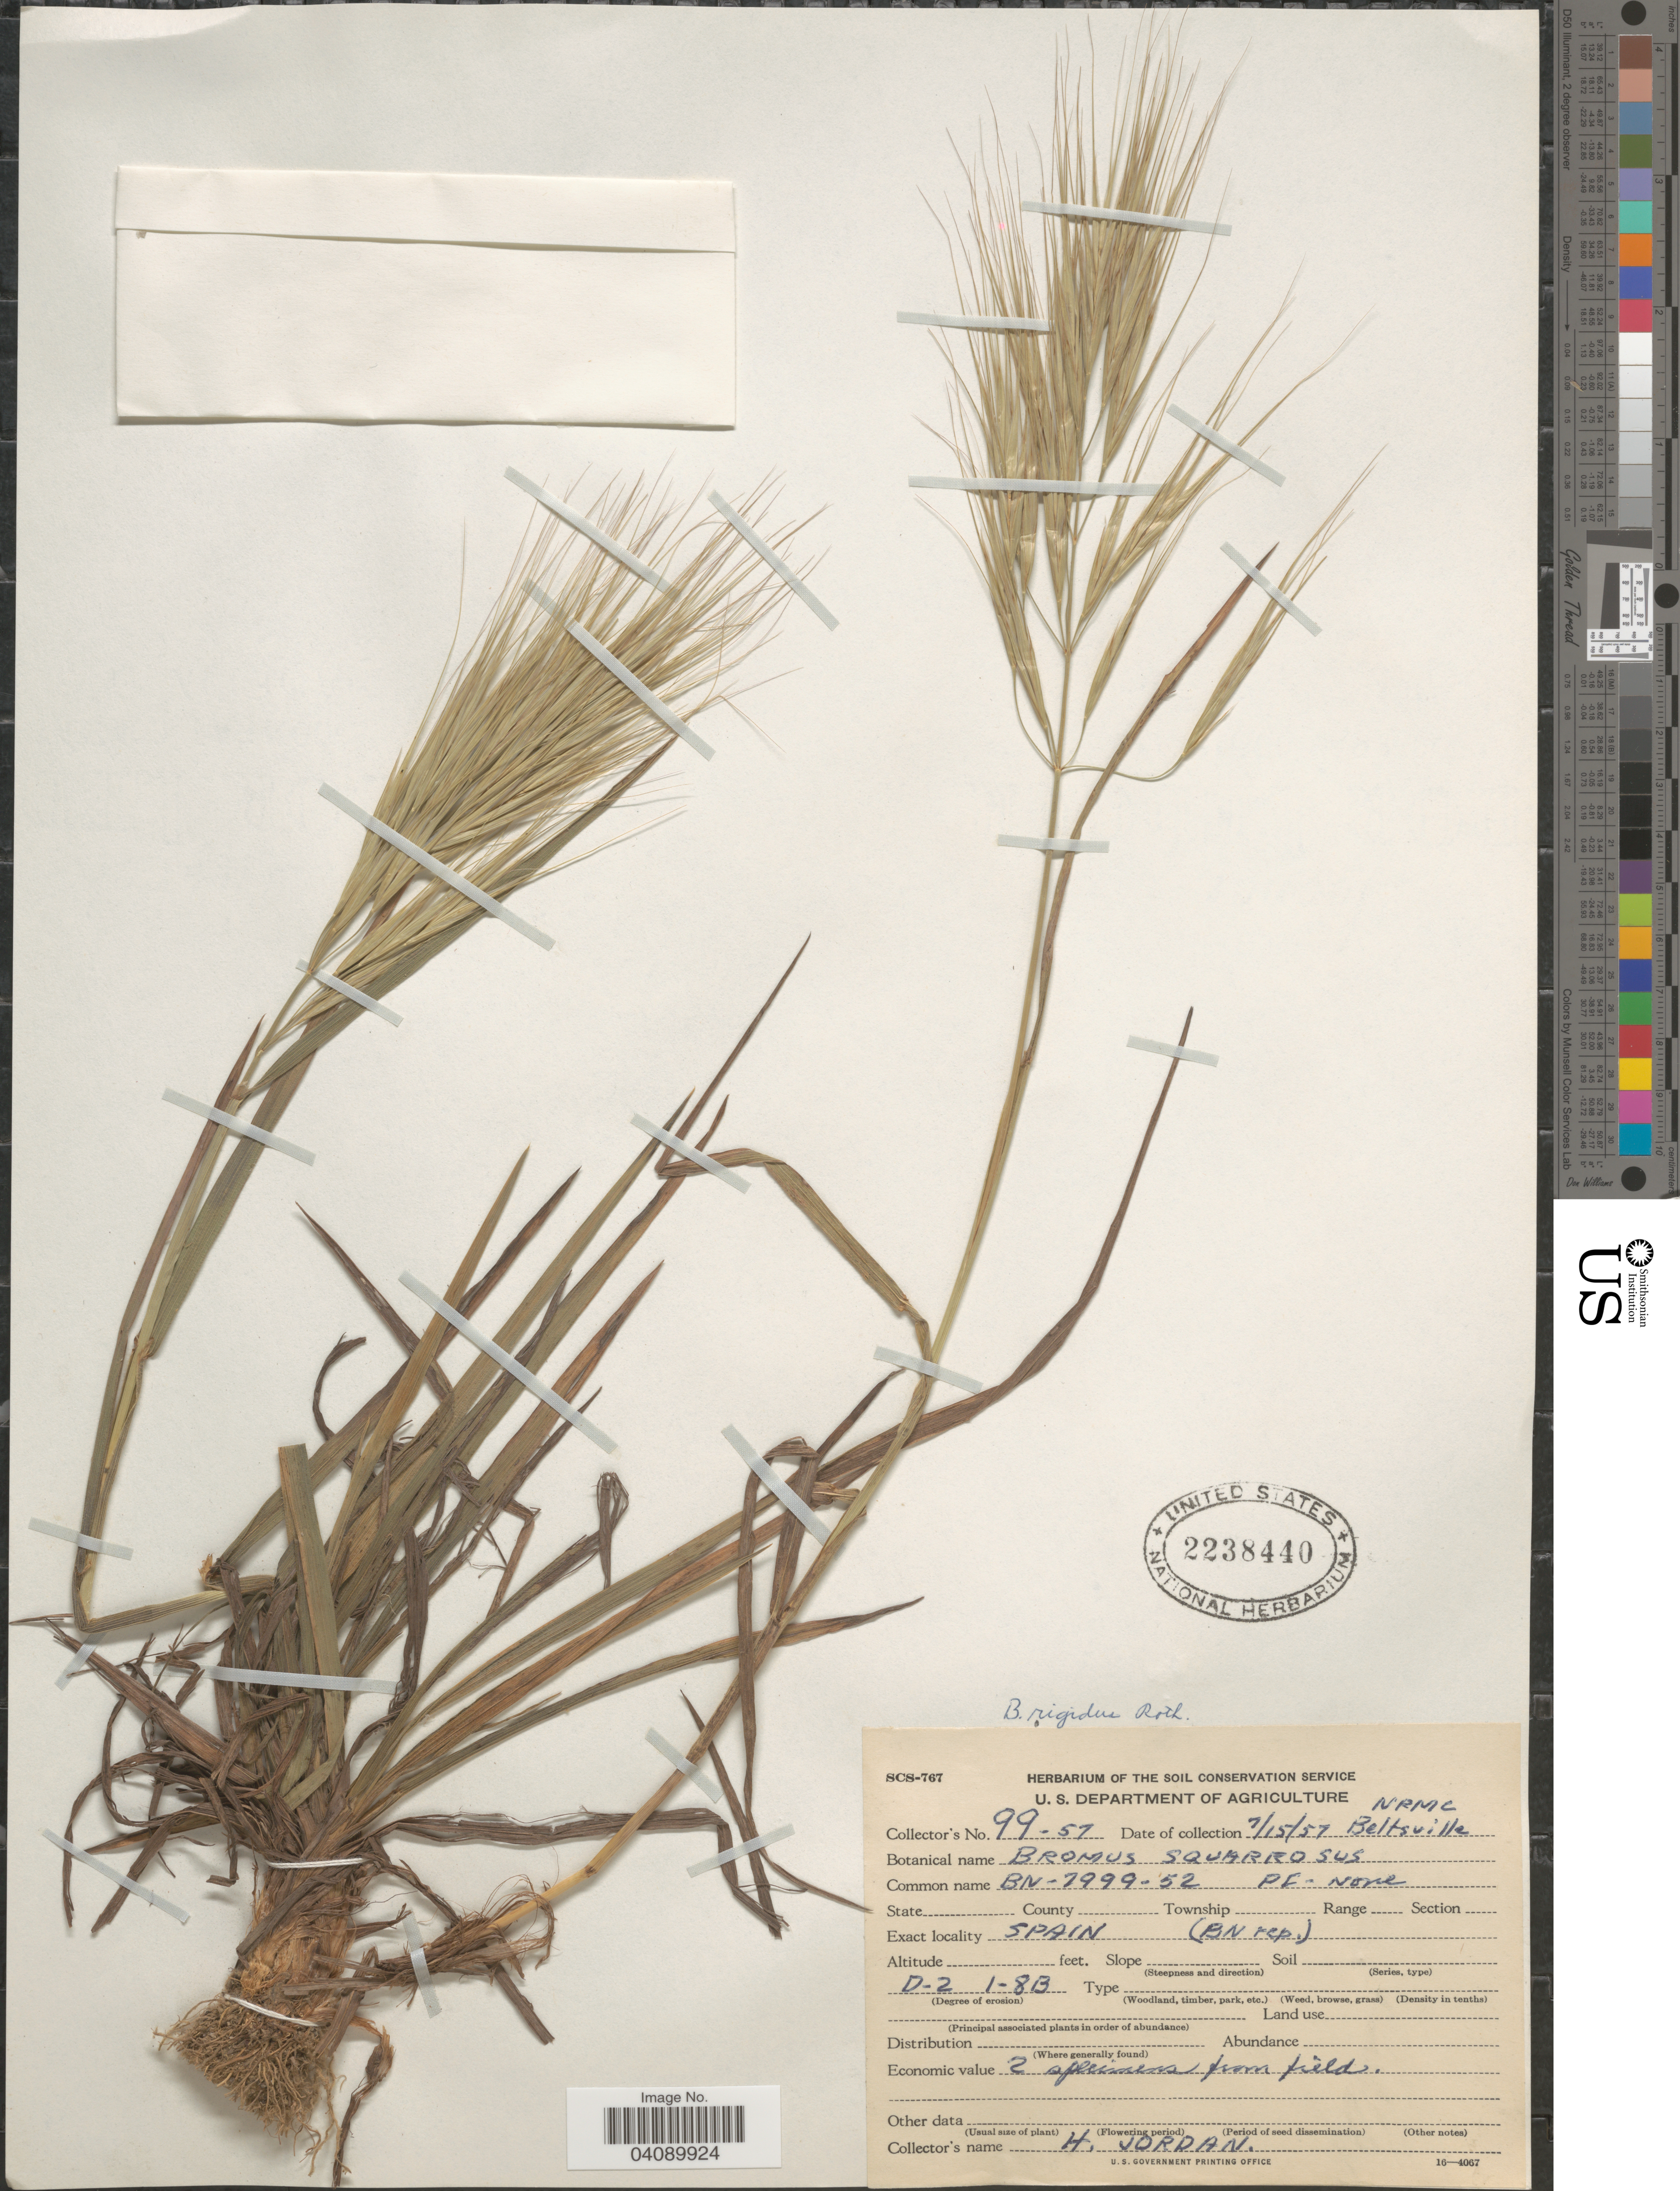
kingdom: Plantae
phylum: Tracheophyta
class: Liliopsida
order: Poales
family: Poaceae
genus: Bromus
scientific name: Bromus rigidus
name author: Roth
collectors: H. Jordan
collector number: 99-57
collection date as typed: Transcribed d/m/y: 15/7/57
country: United States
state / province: Maryland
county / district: Prince George's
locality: NPMC Beltsville.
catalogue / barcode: US 2238440